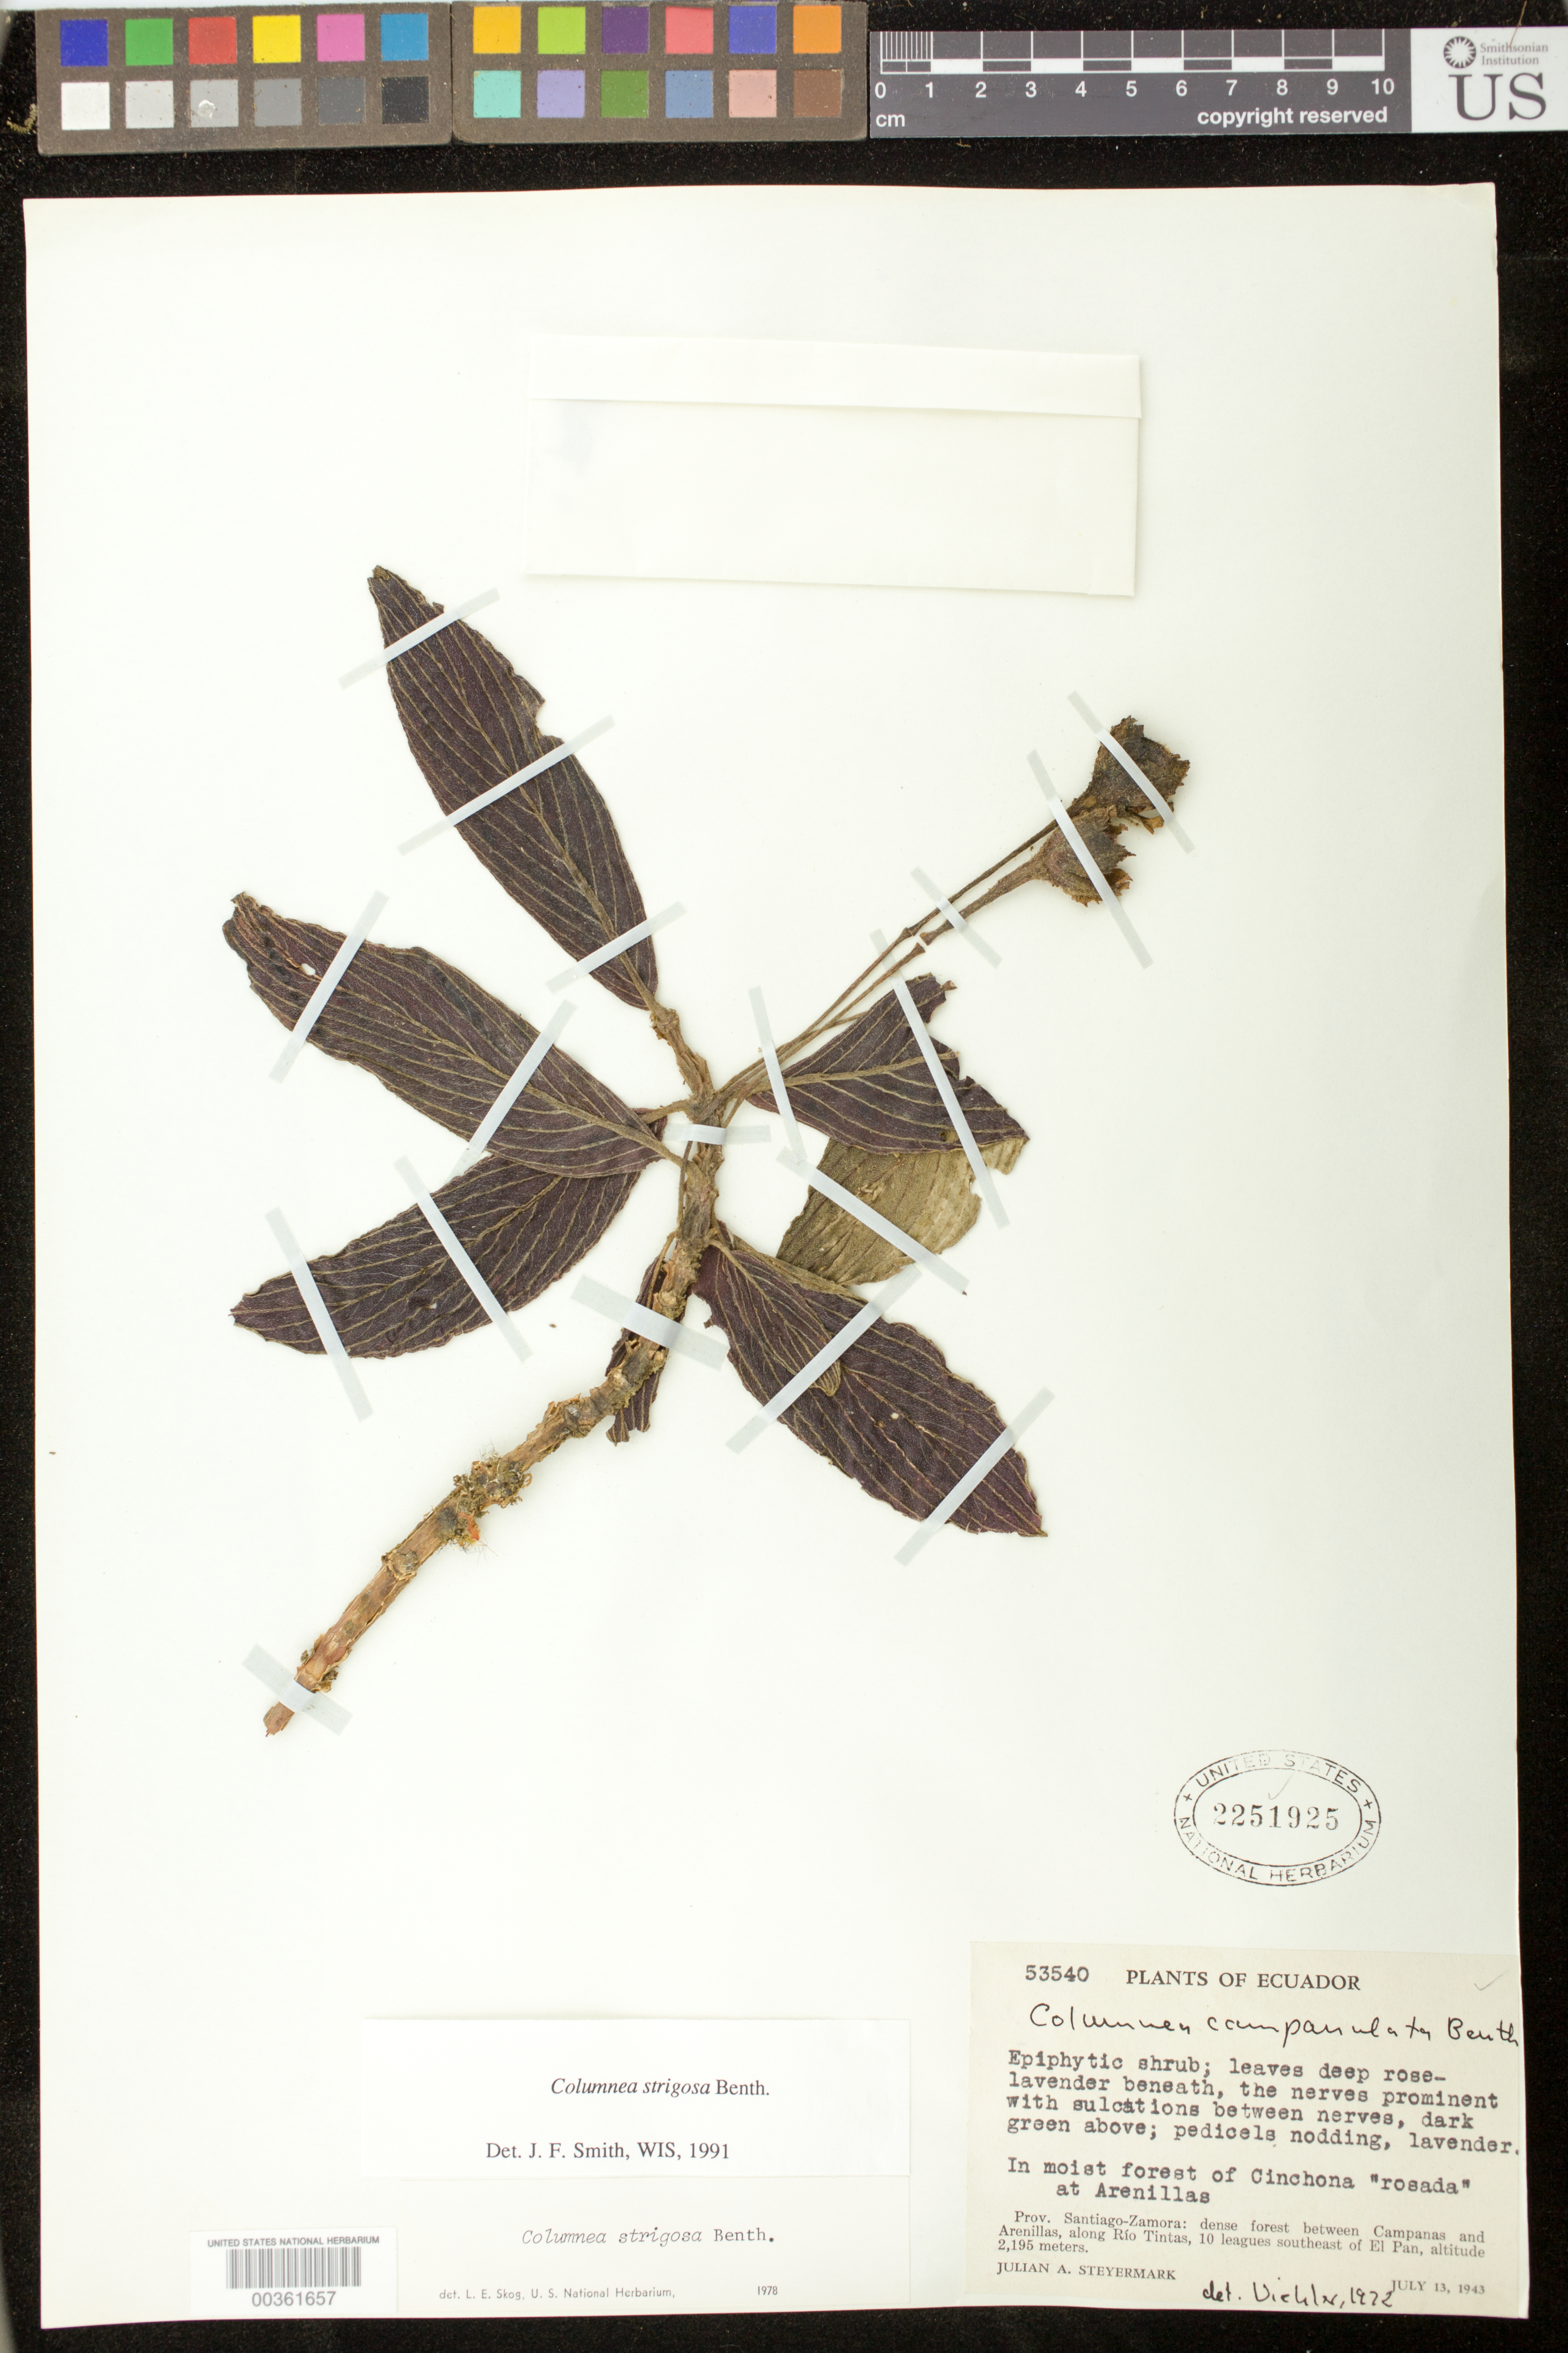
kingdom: Plantae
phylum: Tracheophyta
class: Magnoliopsida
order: Lamiales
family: Gesneriaceae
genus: Columnea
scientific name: Columnea strigosa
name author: Benth.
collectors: J. Steyermark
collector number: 53540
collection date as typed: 13 Jul 1943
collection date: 1943-07-13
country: Ecuador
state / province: Morona-Santiago / Zamora-Chinchipe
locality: between Campanas and Arenillas, along Rio Tintas, 10 leagues SE of El Pan, at Arenillas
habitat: In moist forest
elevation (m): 2195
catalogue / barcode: US 2251925